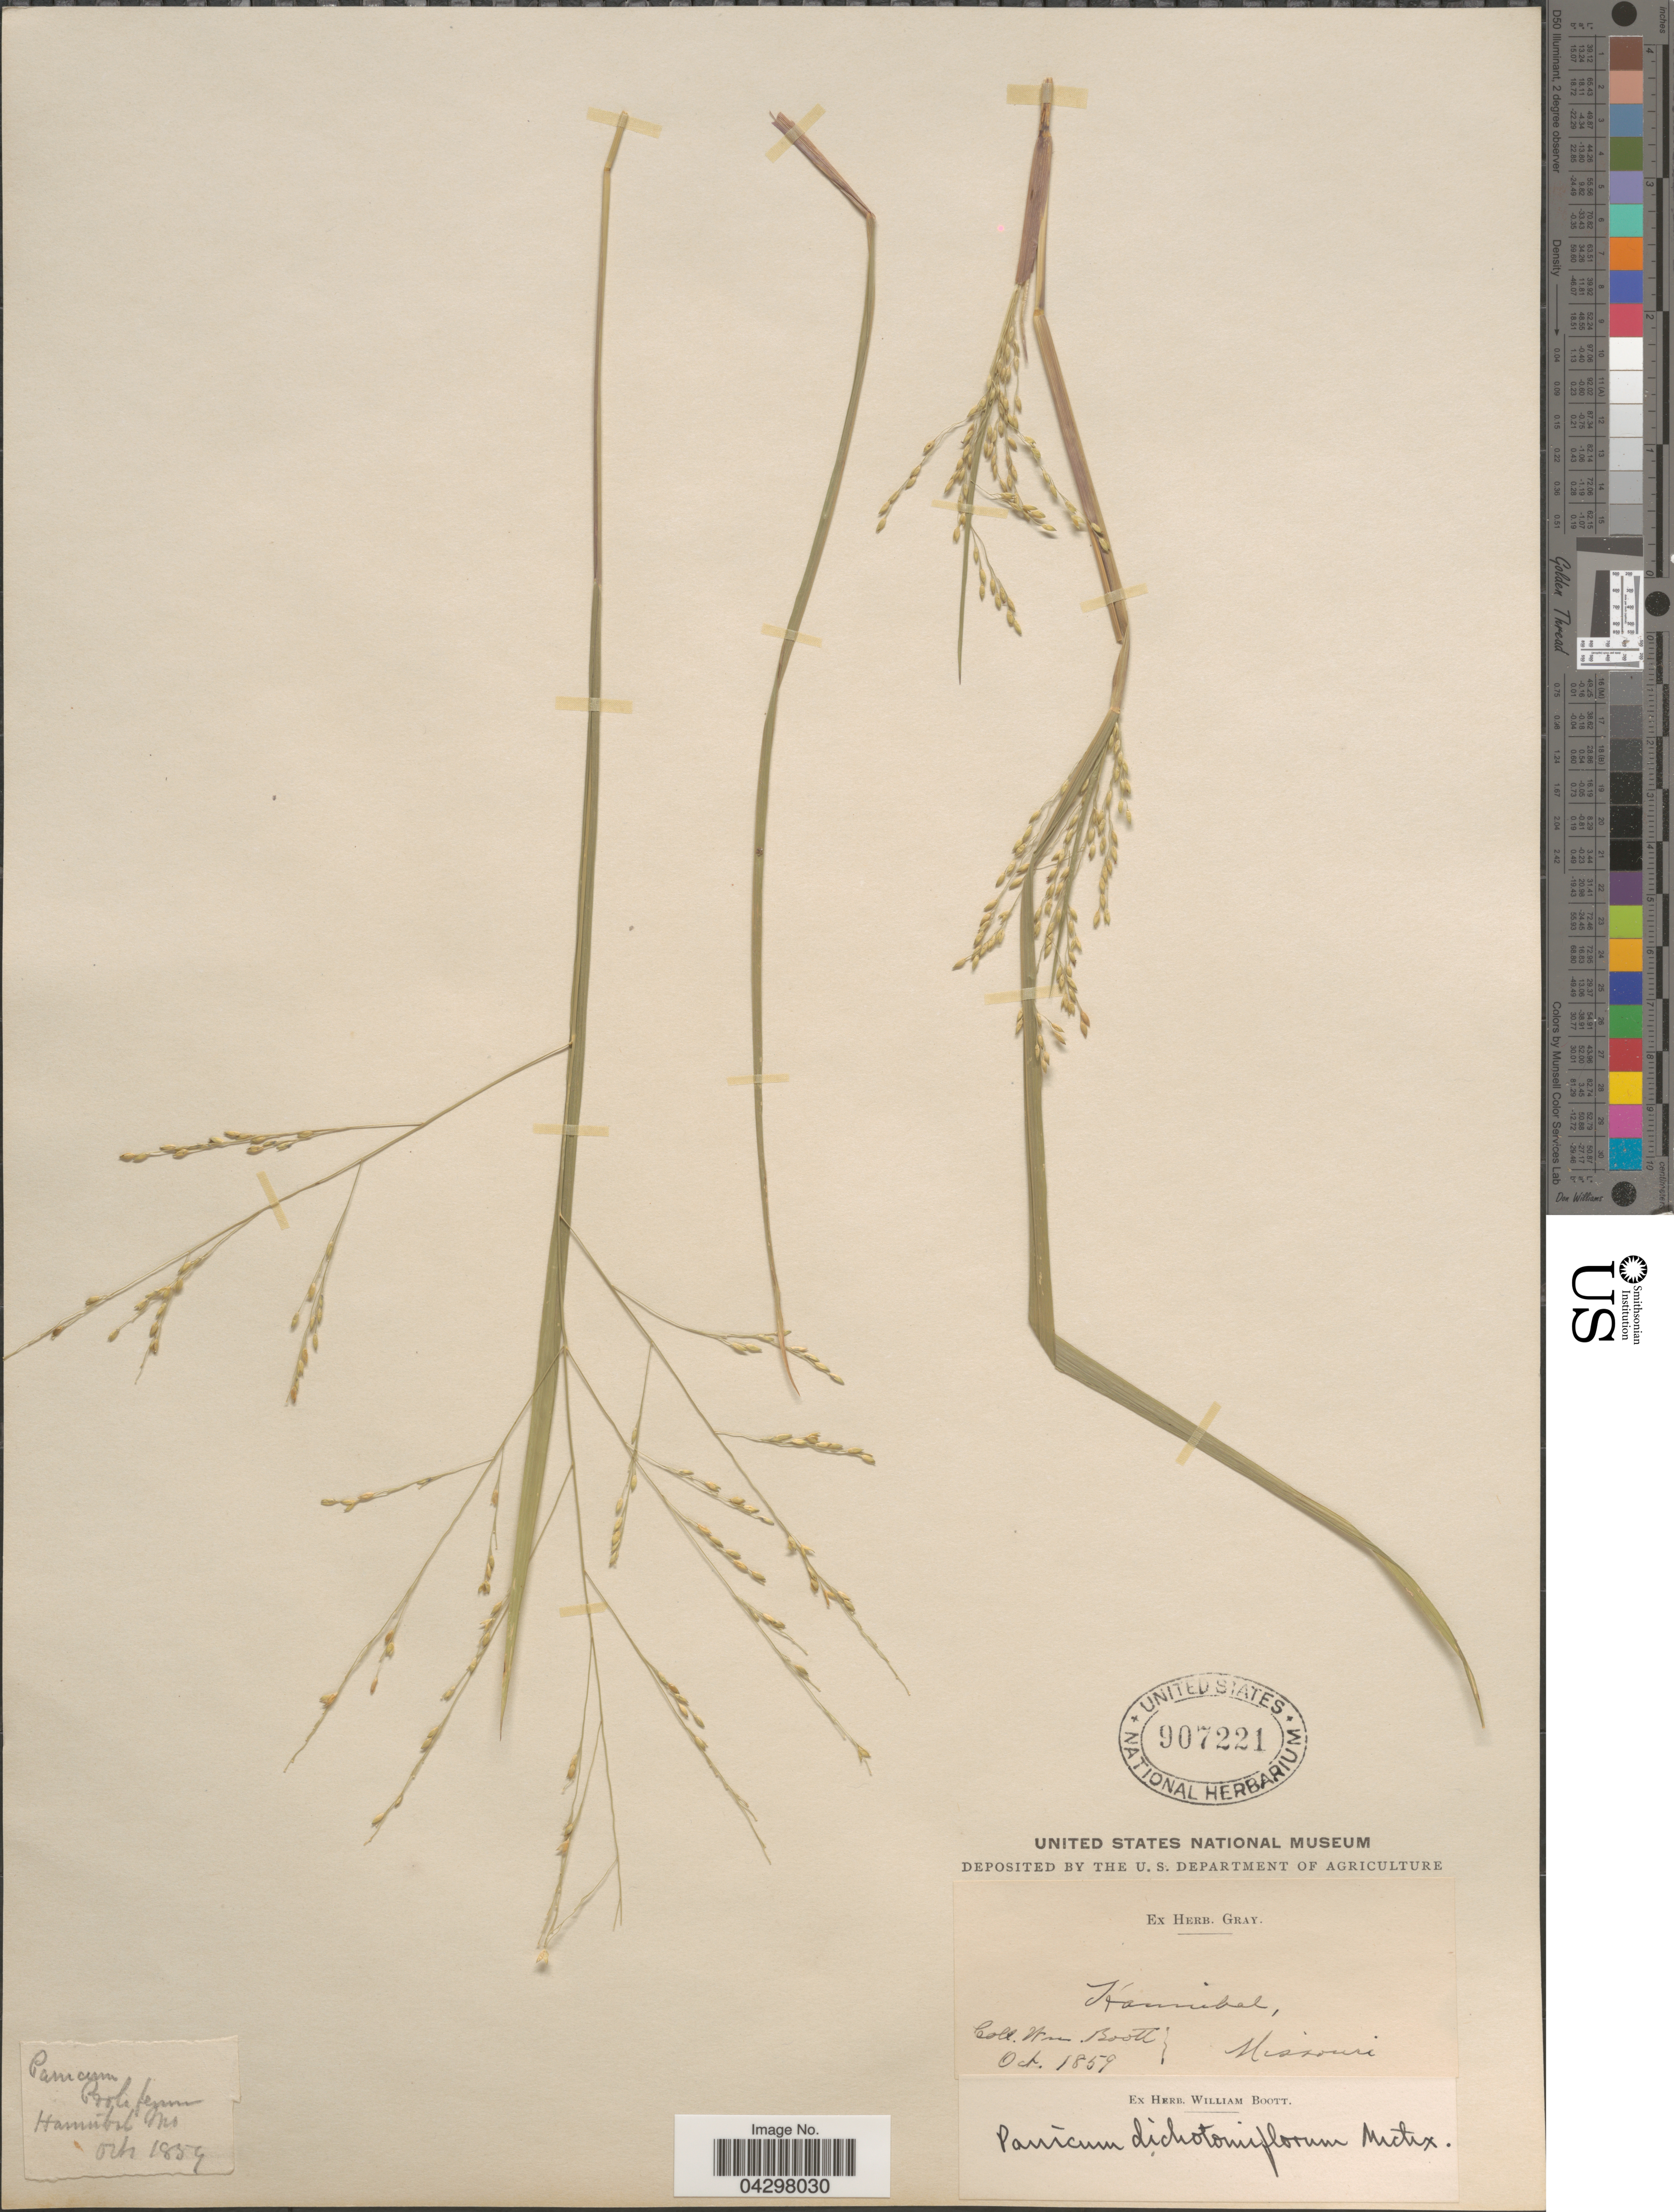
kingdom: Plantae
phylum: Tracheophyta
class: Liliopsida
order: Poales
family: Poaceae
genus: Panicum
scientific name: Panicum dichotomiflorum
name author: Michx.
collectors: W. Boott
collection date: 1859-10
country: United States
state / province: Missouri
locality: Hannibal.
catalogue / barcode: US 907221